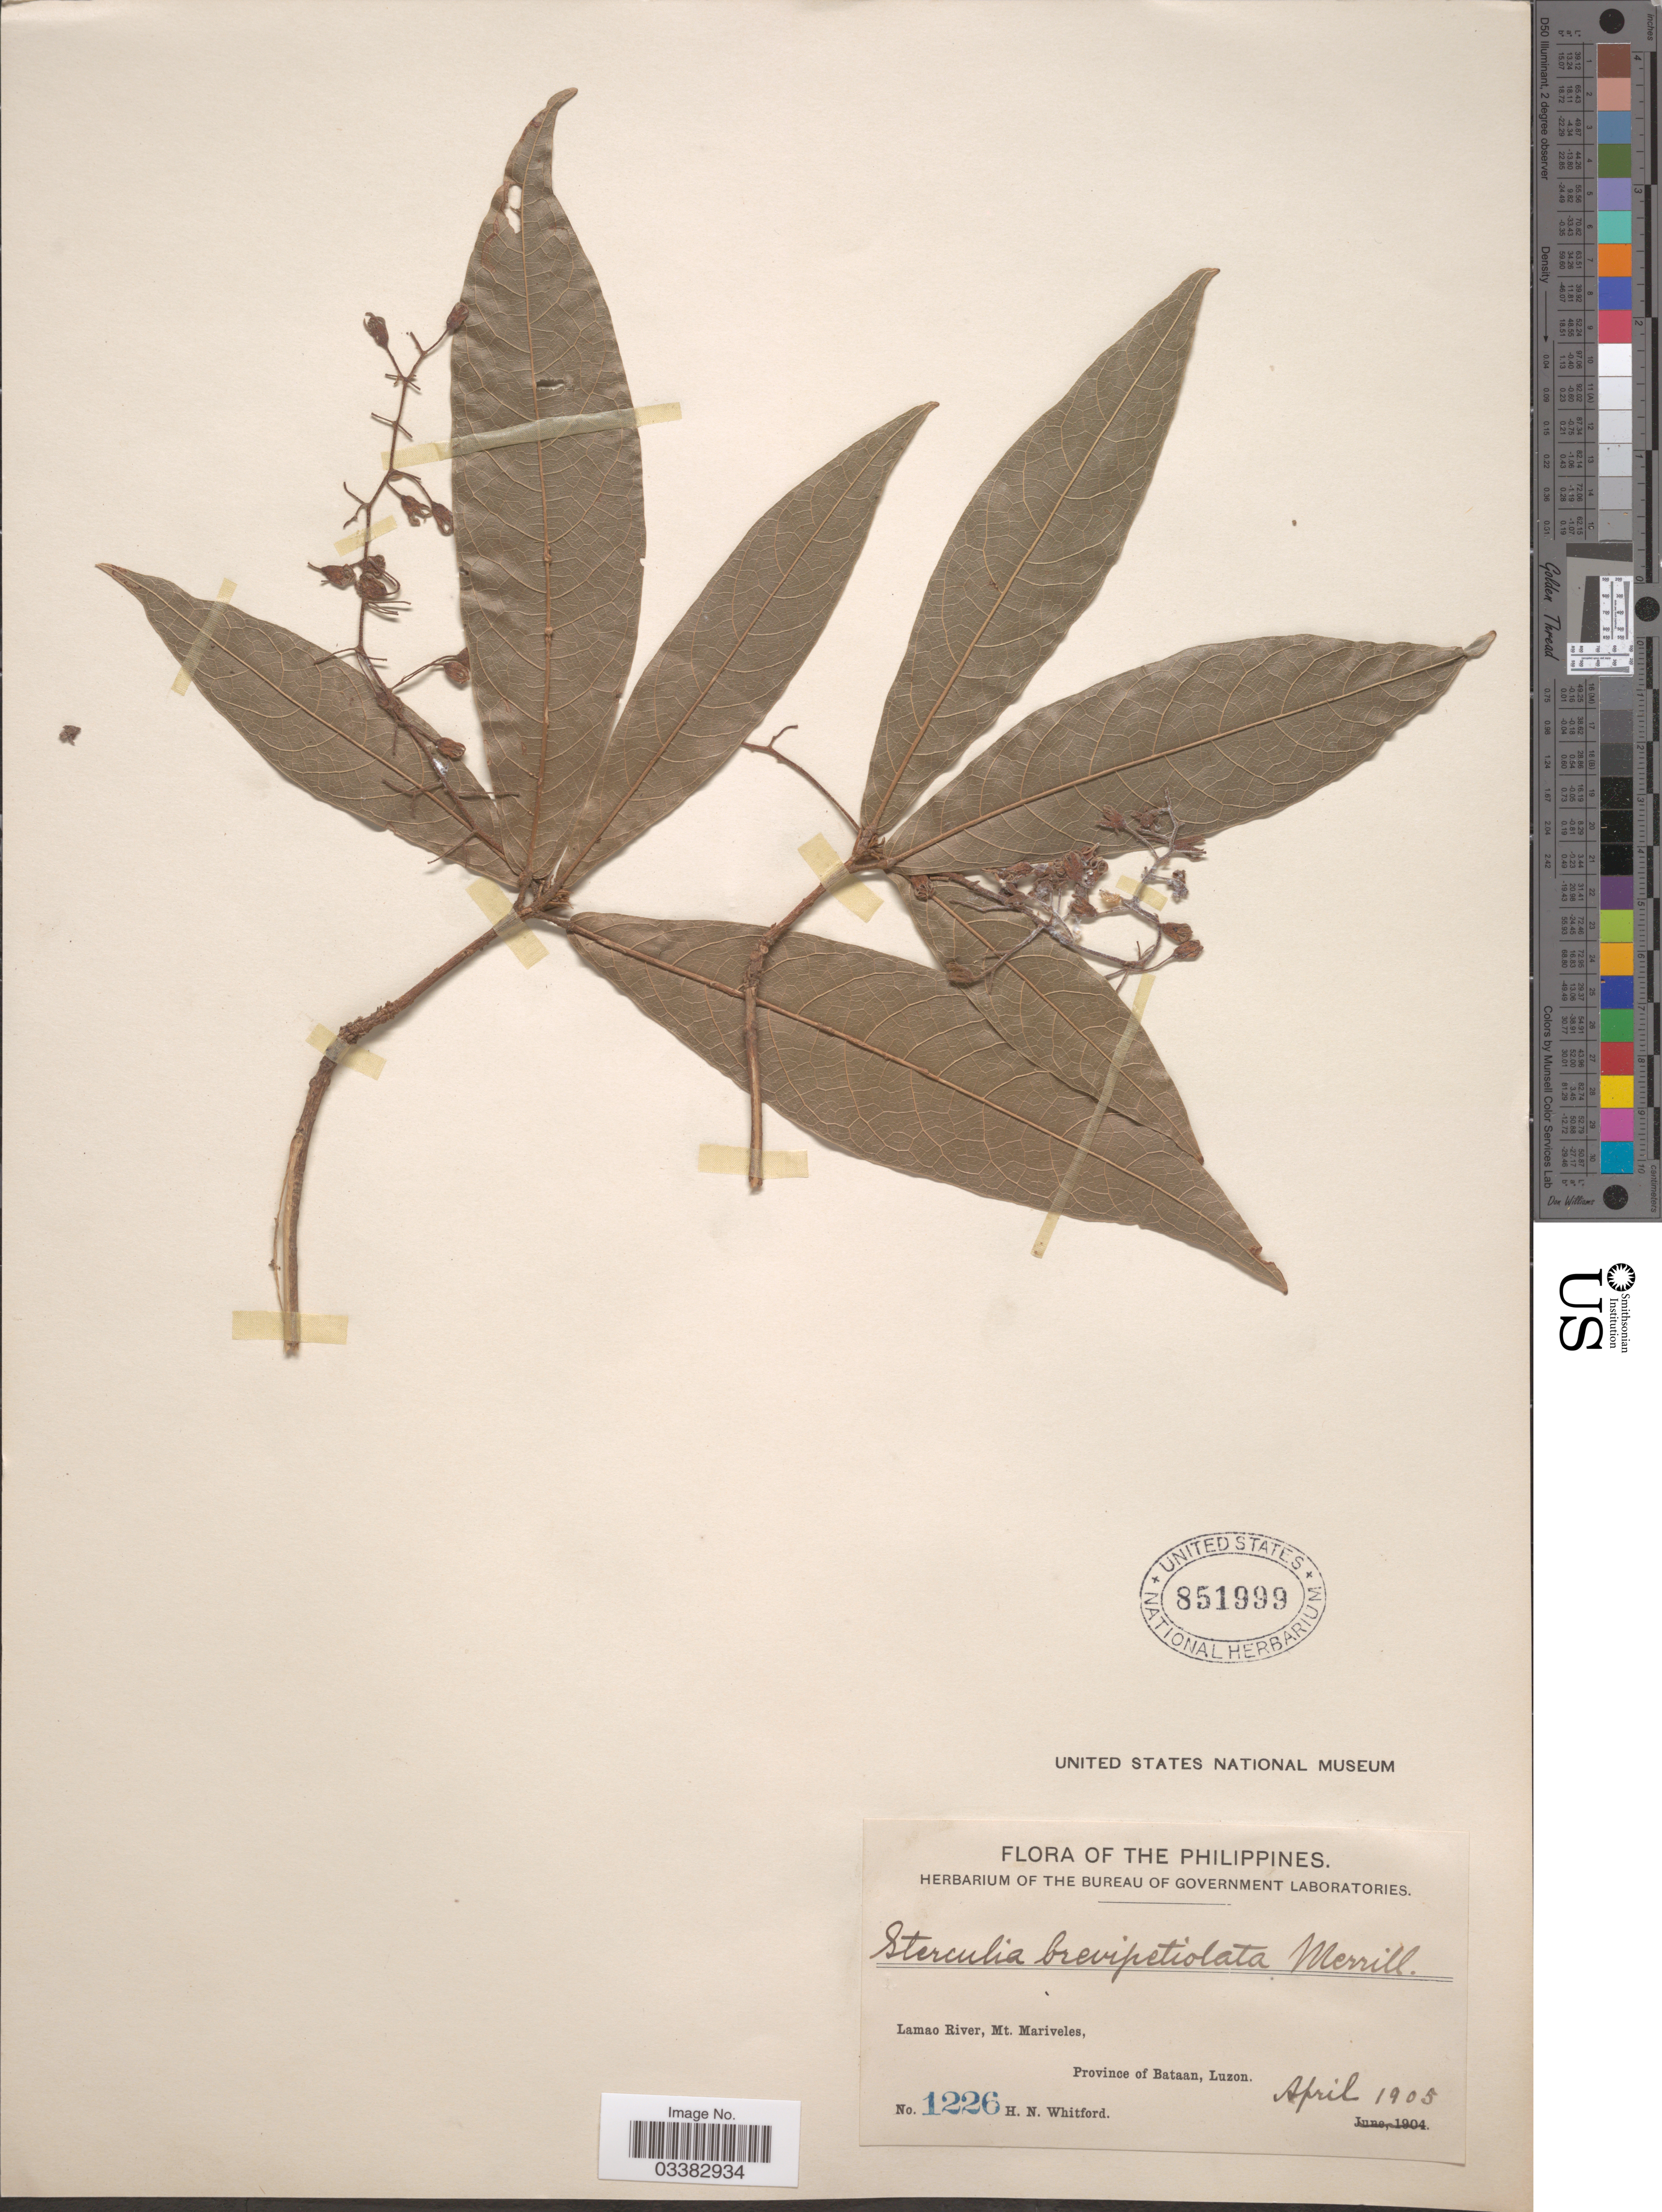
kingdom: Plantae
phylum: Tracheophyta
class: Magnoliopsida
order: Malvales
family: Malvaceae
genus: Sterculia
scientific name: Sterculia brevipetiolata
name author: Merr.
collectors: H. N. Whitford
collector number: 1226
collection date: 1905-04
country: Philippines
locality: Lamao River, Mt. Mariveles, Province of Bataan, Luzon.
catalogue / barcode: US 851999